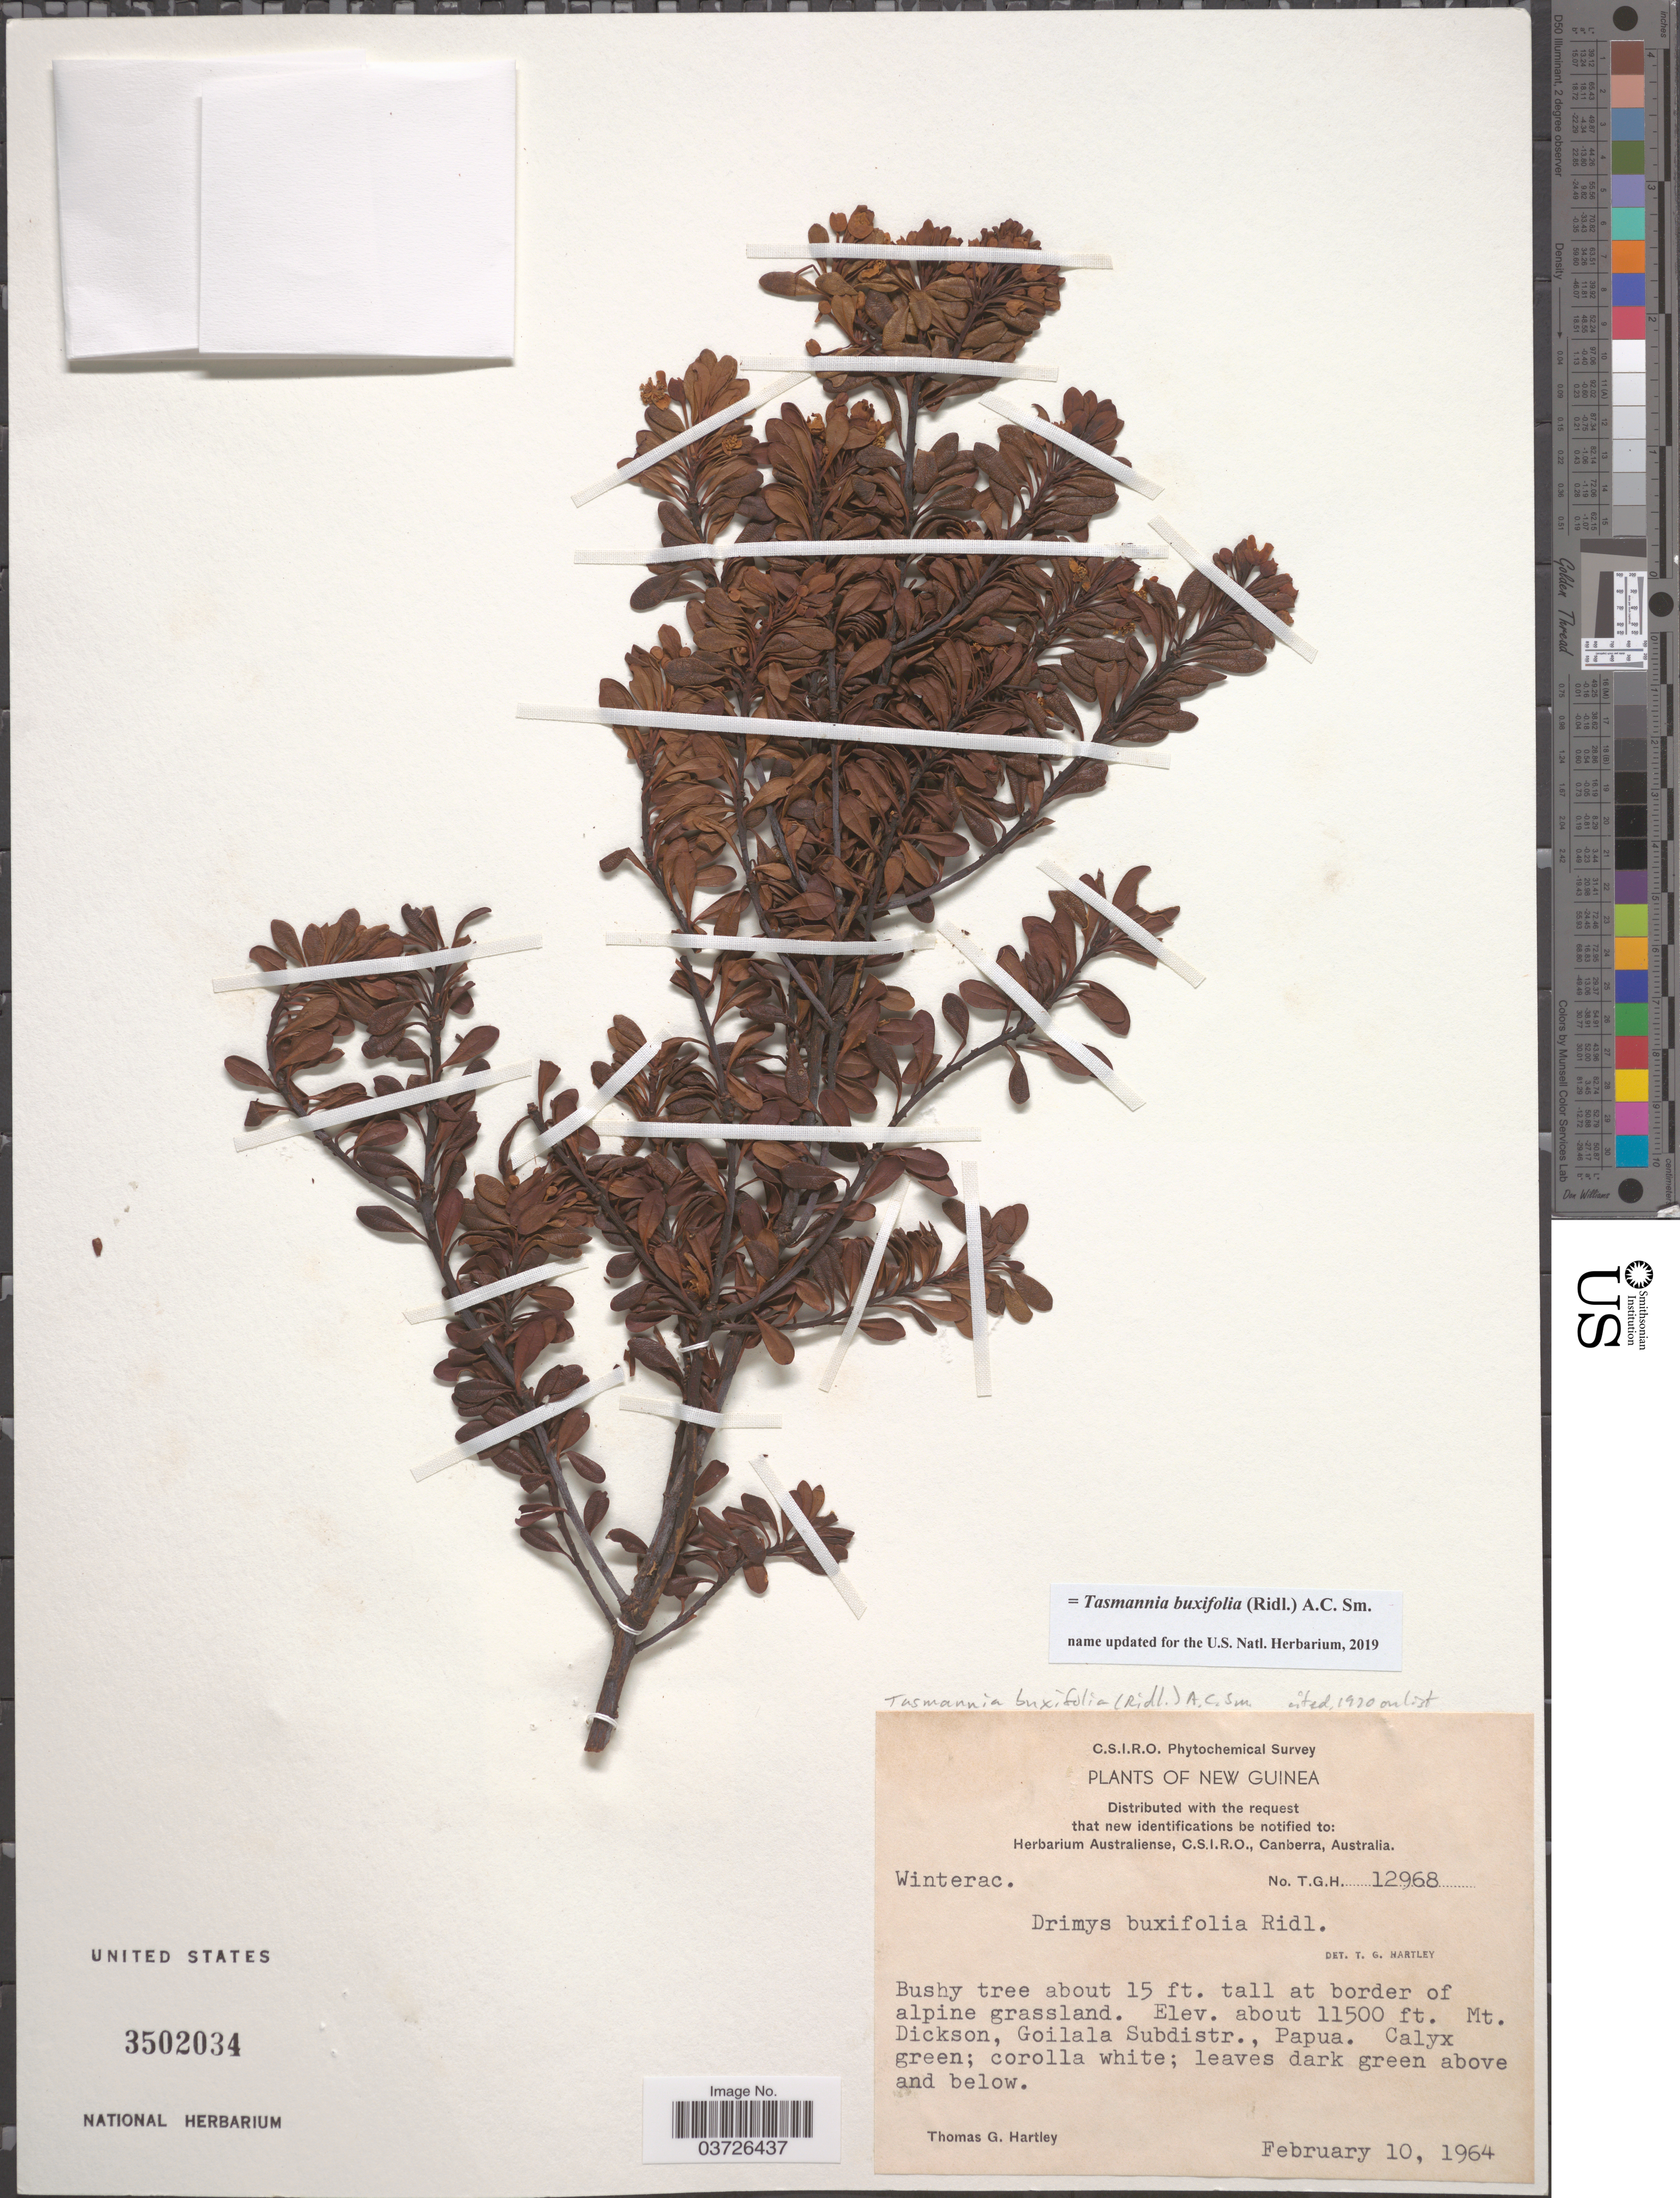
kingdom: Plantae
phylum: Tracheophyta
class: Magnoliopsida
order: Canellales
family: Winteraceae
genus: Tasmannia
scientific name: Tasmannia buxifolia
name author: (Ridl.) A.C. Sm.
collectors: T. G. Hartley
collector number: TGH 12968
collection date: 1964-02-10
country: Papua New Guinea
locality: New Guinea. Mt. Dickson, Goilala Subdistr., Papua.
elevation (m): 3505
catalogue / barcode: US 3502034